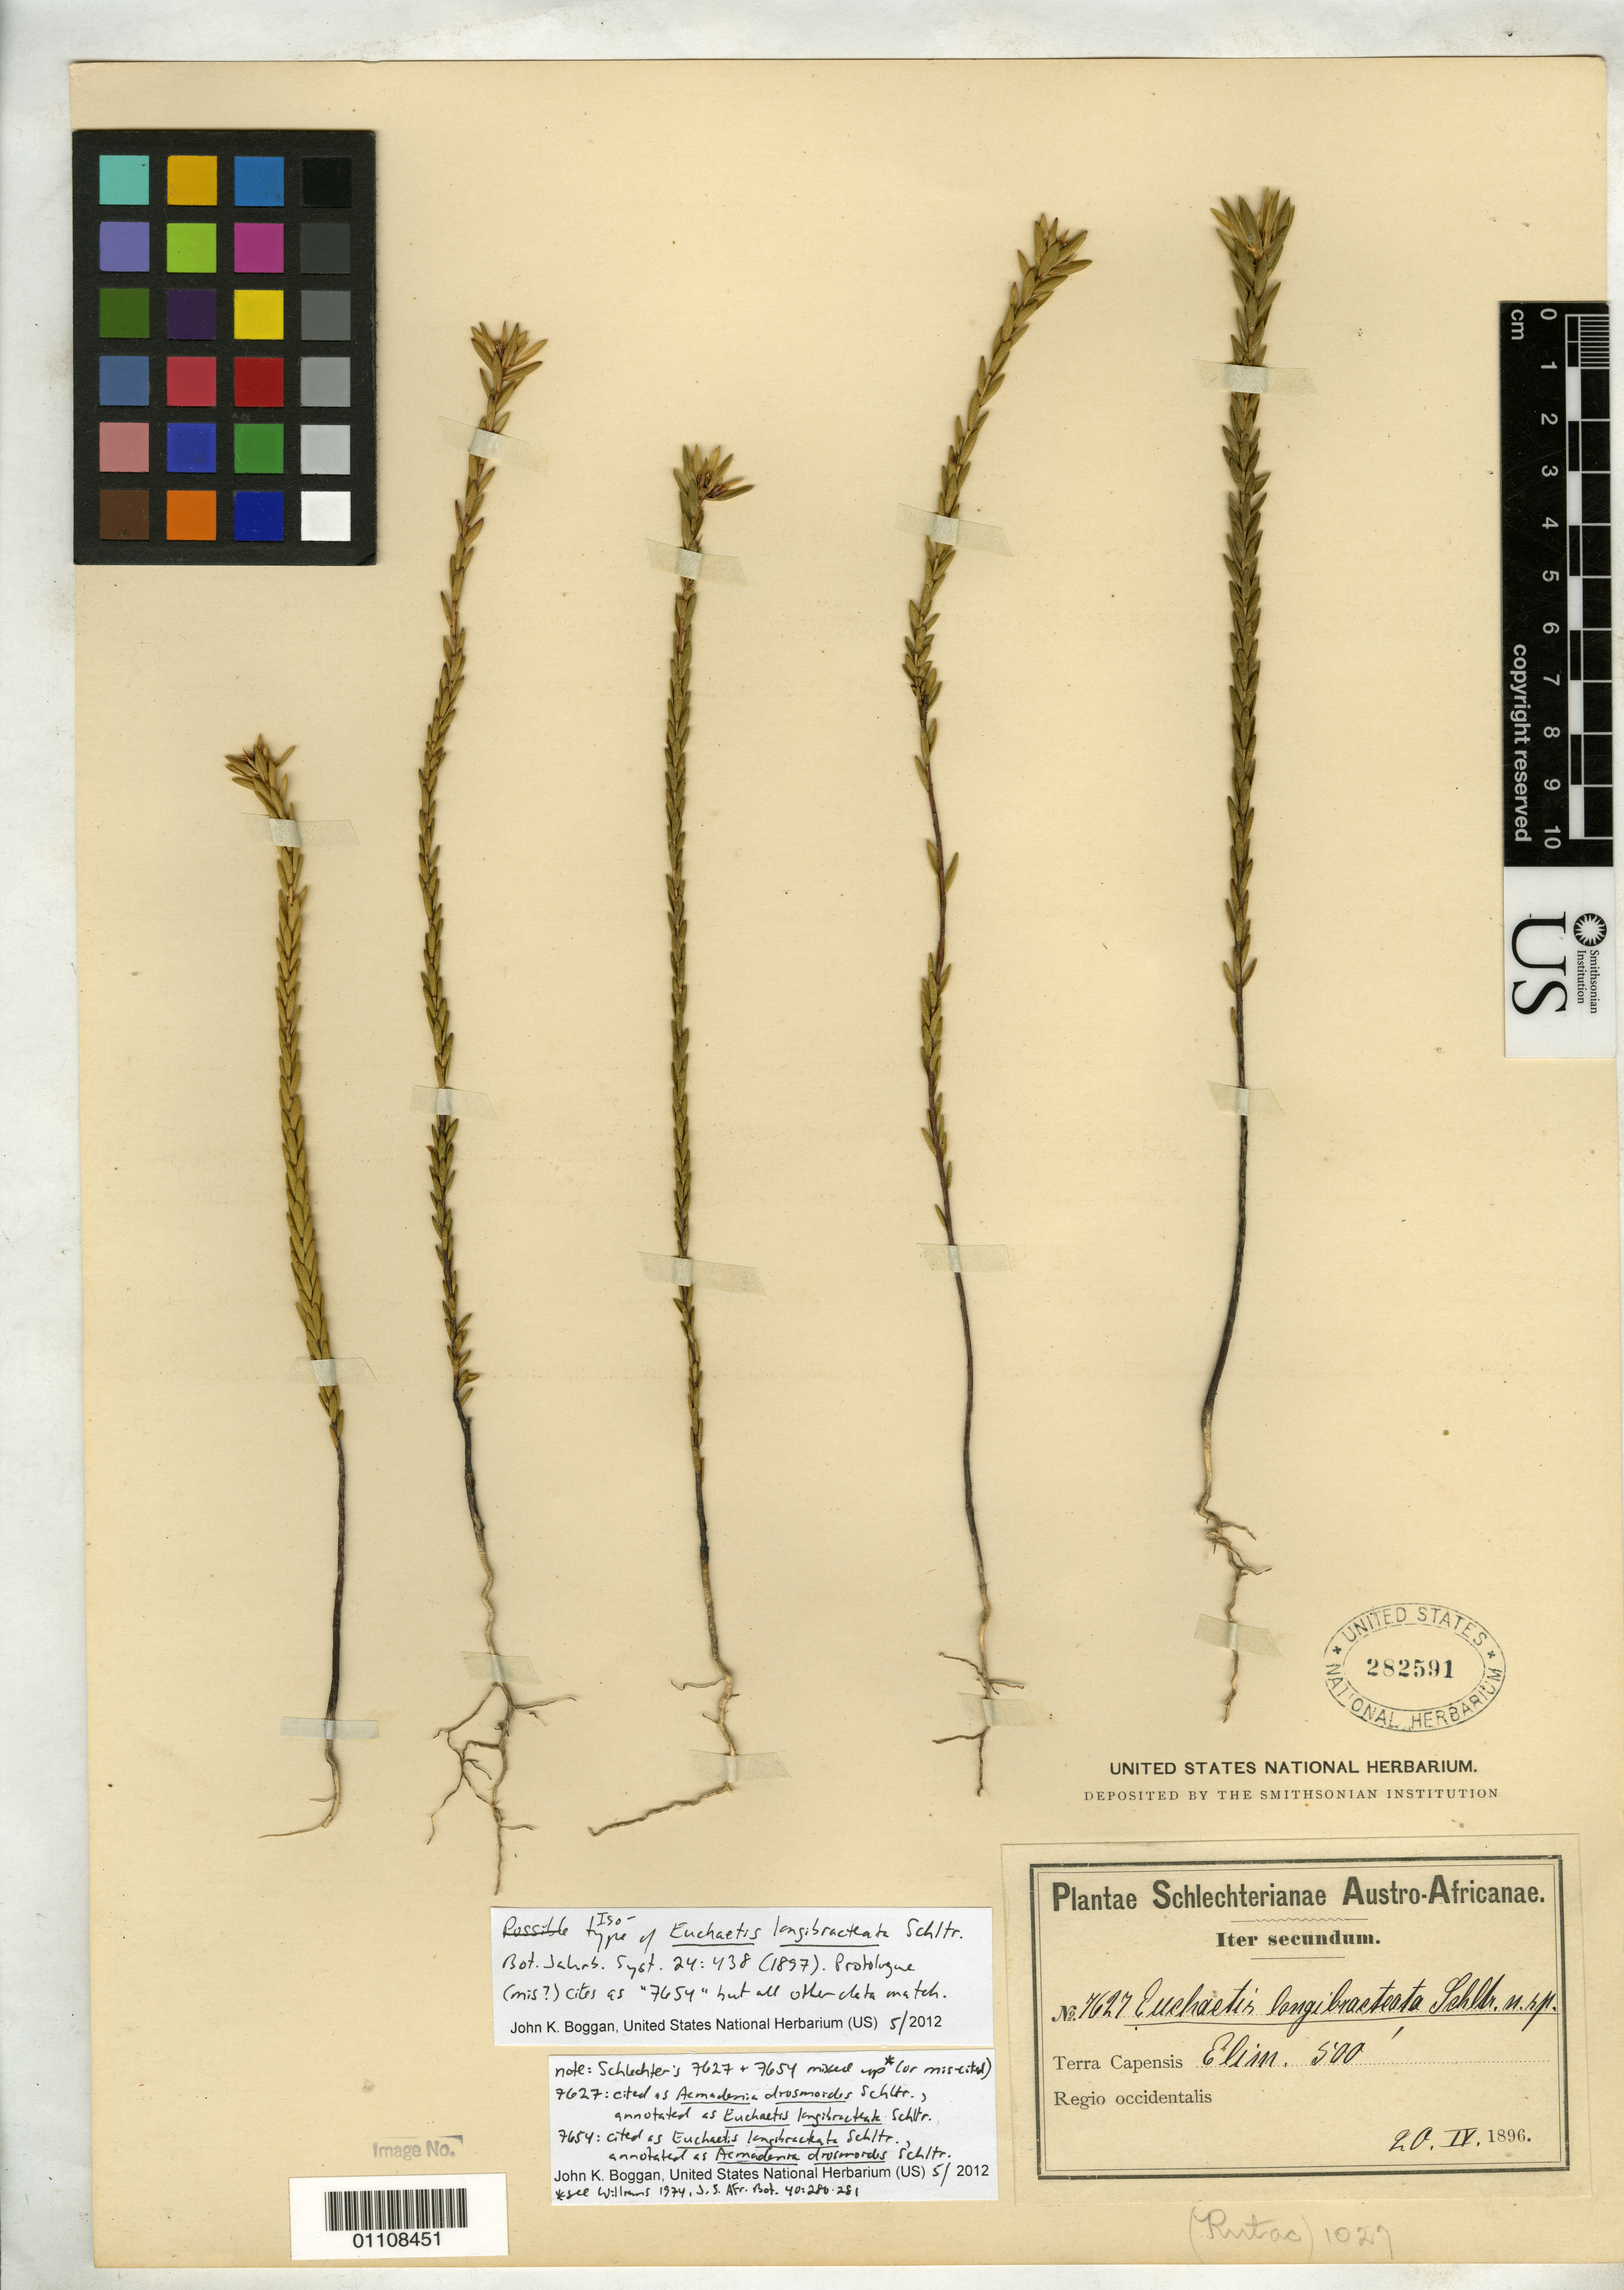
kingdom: Plantae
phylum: Tracheophyta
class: Magnoliopsida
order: Sapindales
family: Rutaceae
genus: Euchaetis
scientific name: Euchaetis longibracteata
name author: Schltr.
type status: Isotype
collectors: F. R. R. Schlechter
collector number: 7627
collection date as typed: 20 Apr 1896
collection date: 1896-04-20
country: South Africa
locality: Terra Capensis, Elim.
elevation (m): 244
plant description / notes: Numbers (or citations) of Schlechter 7627 & 7654 apparently transposed (see Williams 1974, J. S. Afr. Bot. 40: 280-281). Schlechter 7627 was cited as Acmadenia diosmoides but annotated as Euchaetis longibracteata; Schlechter 7654 was cited as Euchaetis longibracteata but annotated as Acmadenia diosmoides.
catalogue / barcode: US 282591